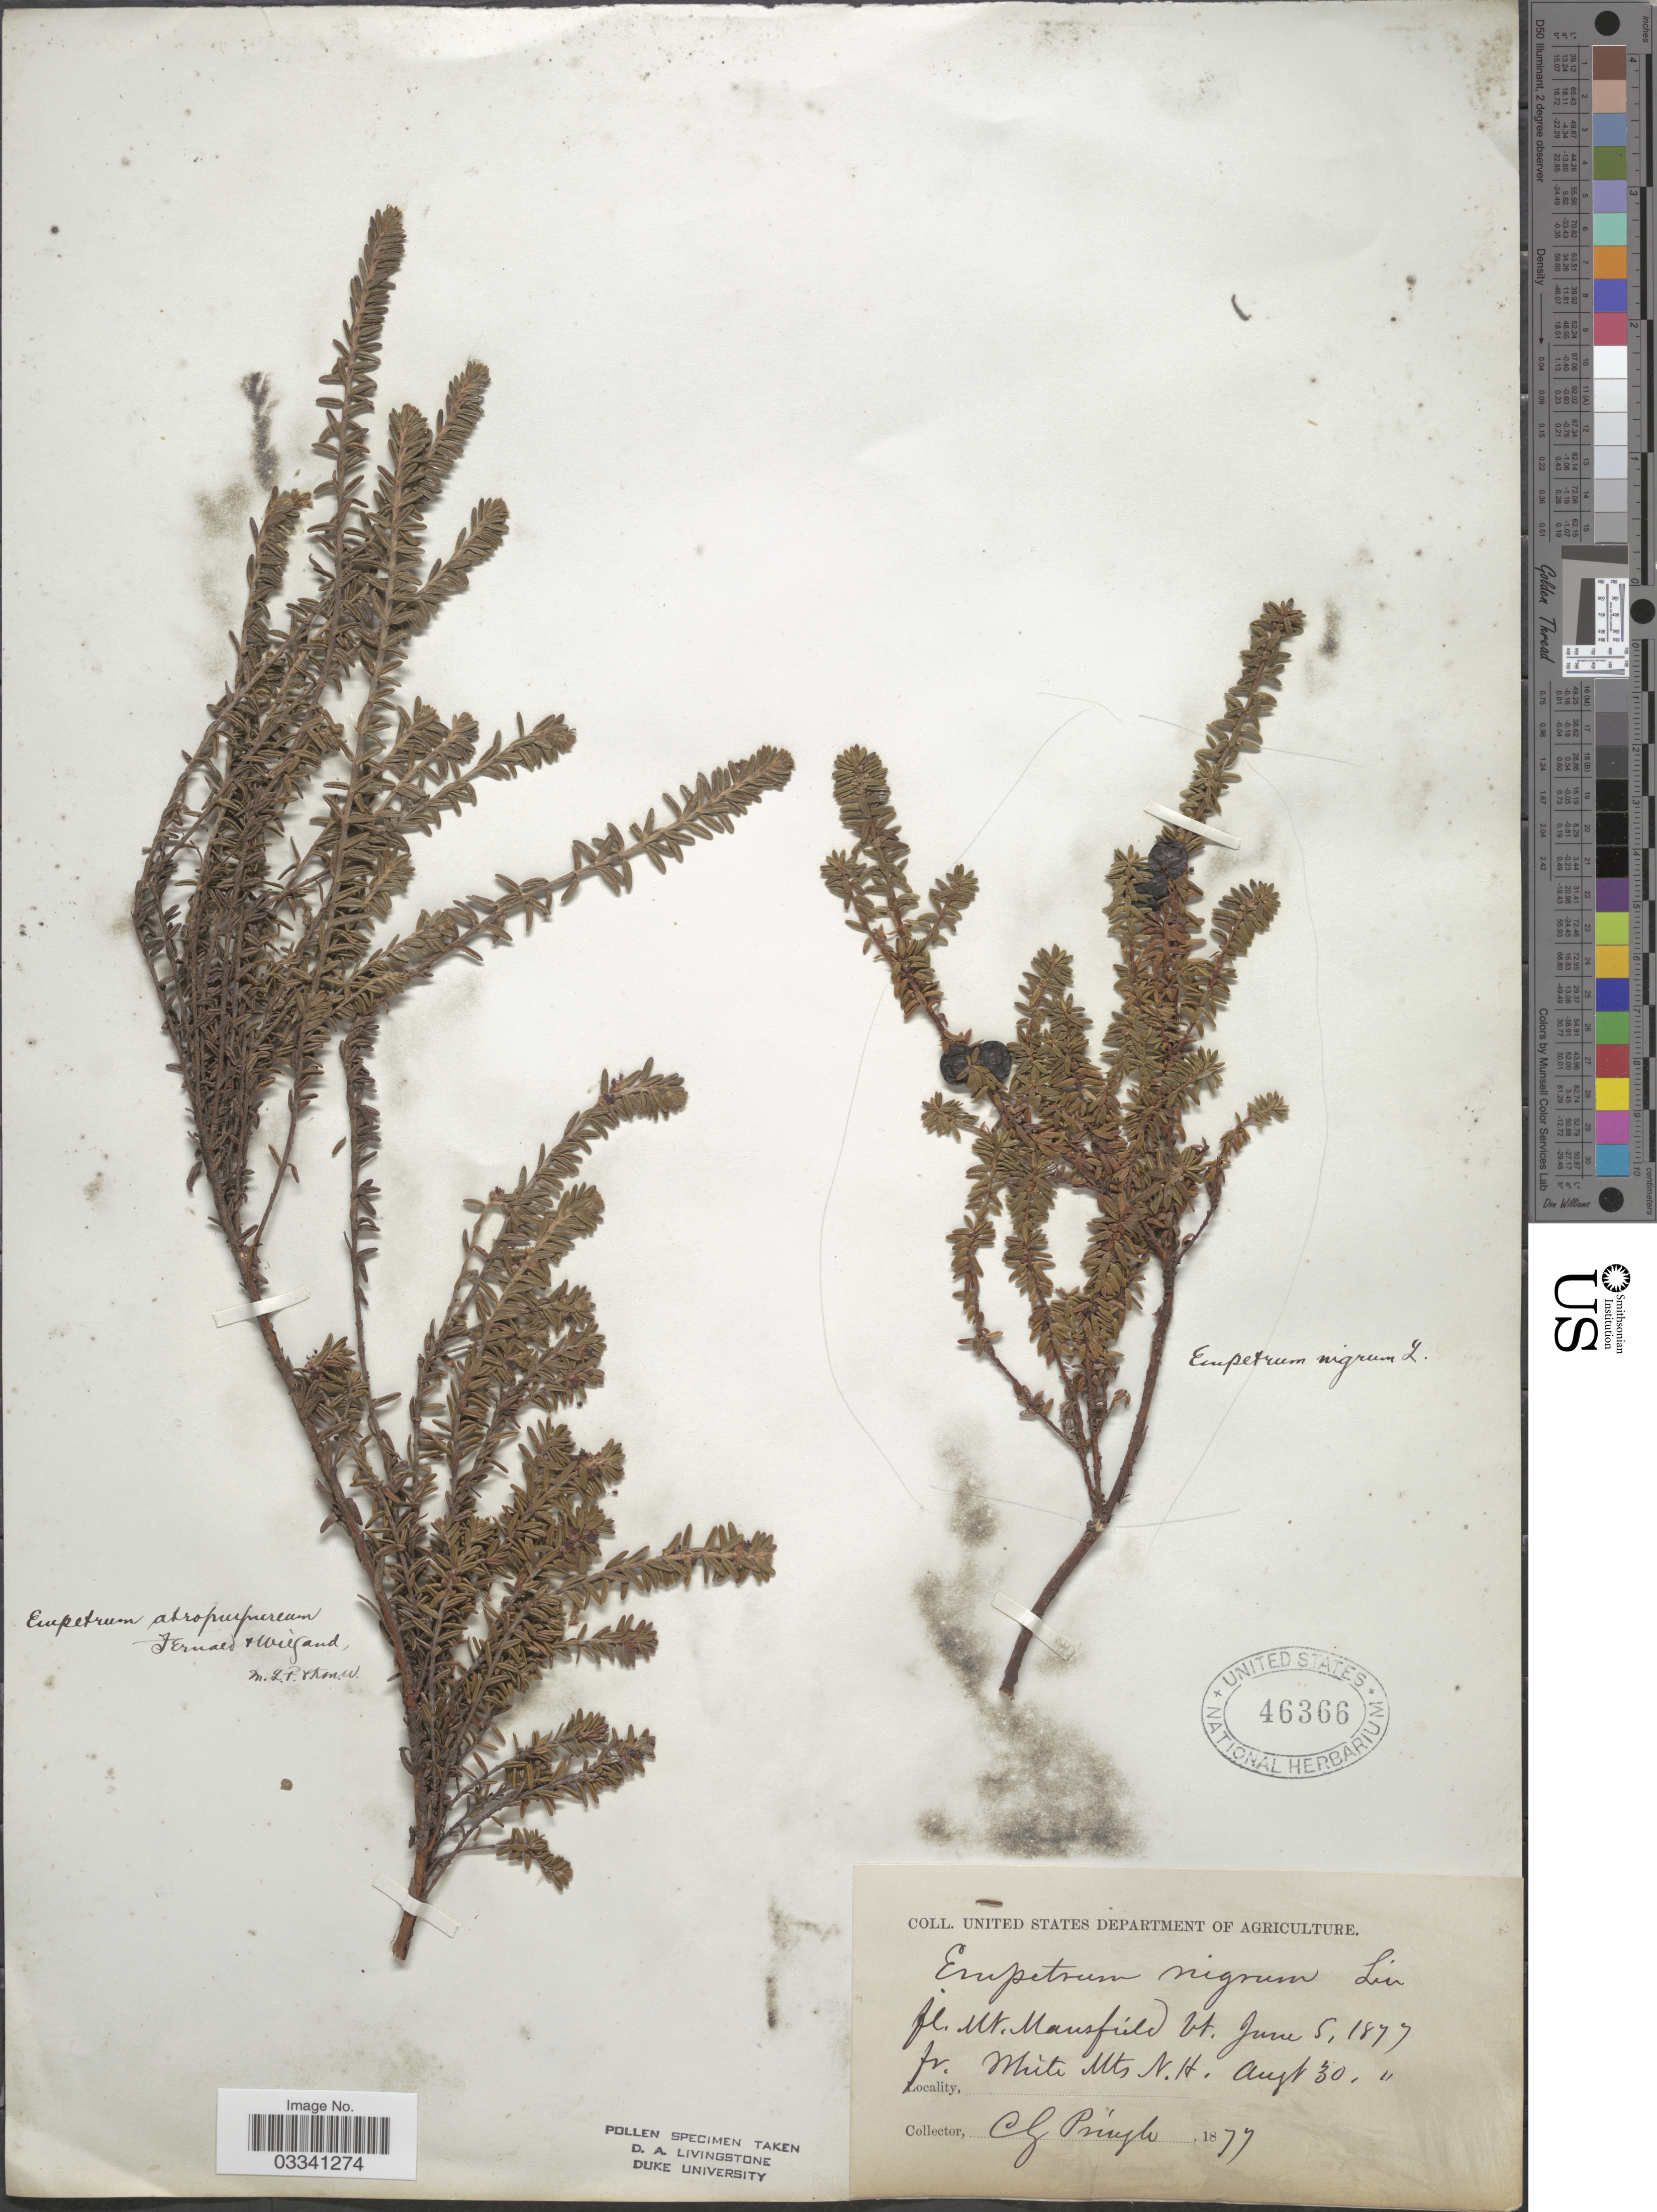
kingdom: Plantae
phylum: Tracheophyta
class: Magnoliopsida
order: Ericales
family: Ericaceae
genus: Empetrum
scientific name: Empetrum atropurpureum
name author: Fernald & Wiegand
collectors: C. G. Pringle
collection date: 1877-06-05/1877-08-30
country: United States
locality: Mt. Mansfield Vt. White Mts N. H.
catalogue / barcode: US 46366